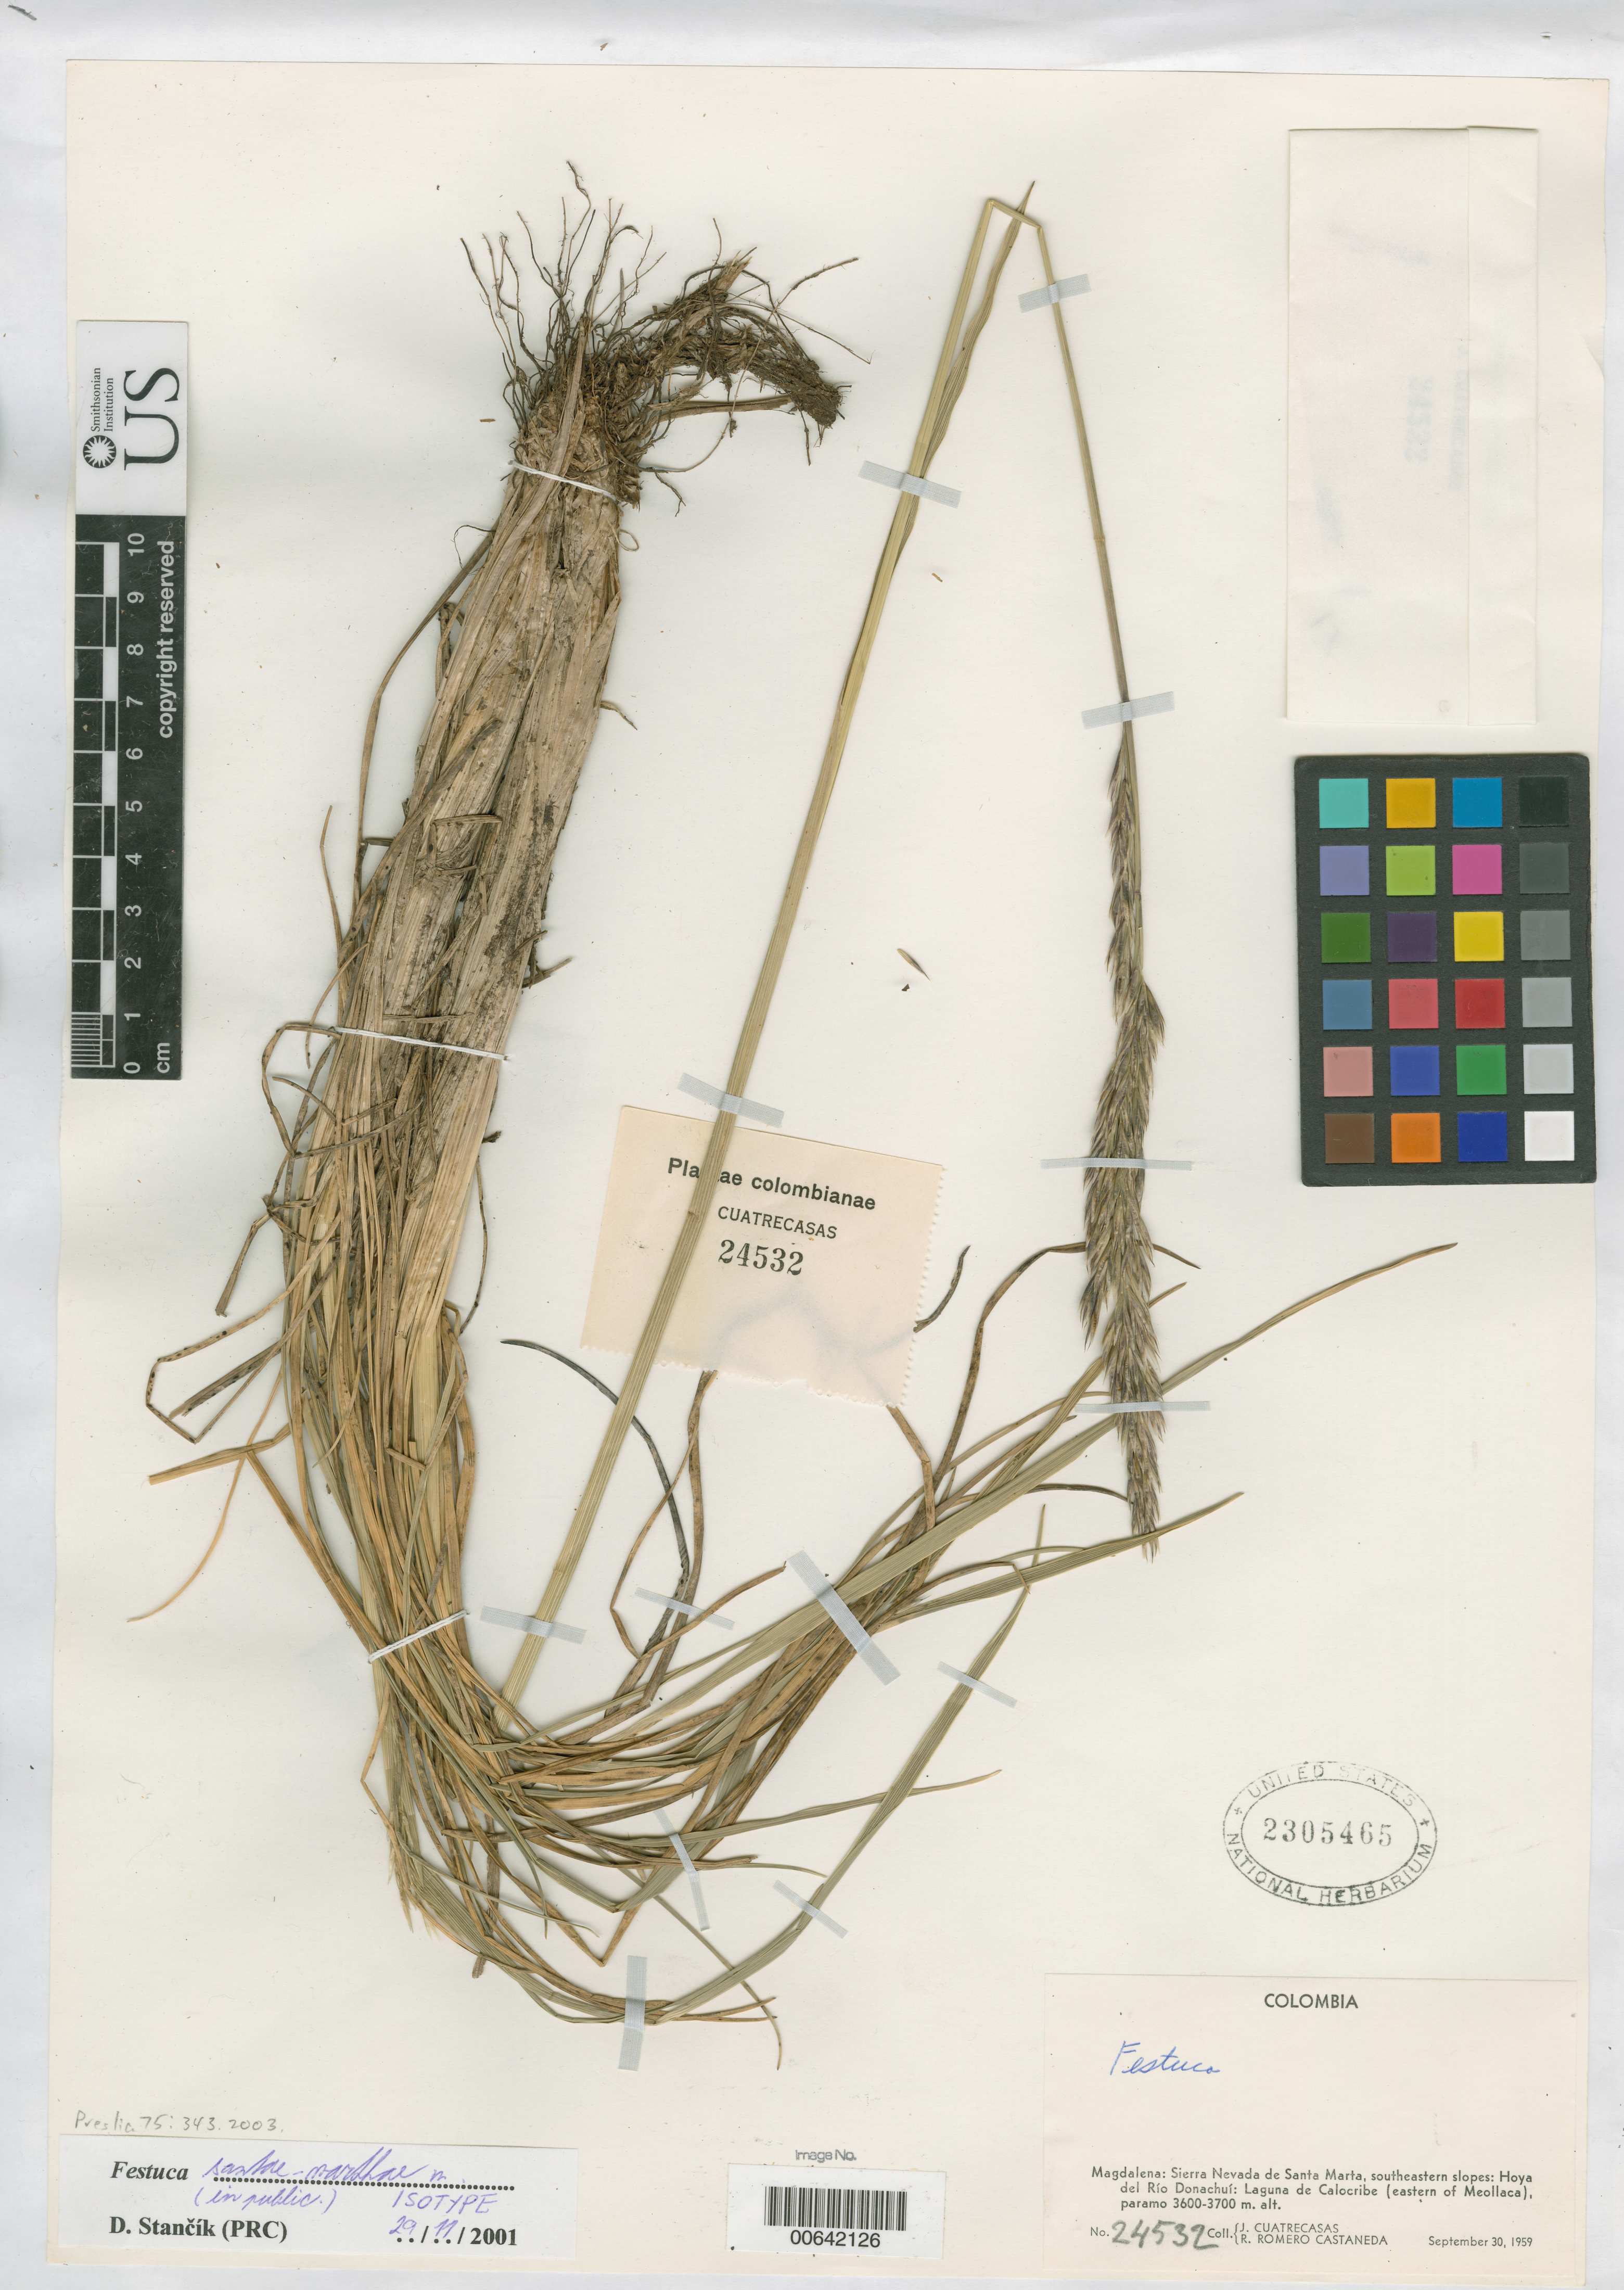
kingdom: Plantae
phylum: Tracheophyta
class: Liliopsida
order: Poales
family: Poaceae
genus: Festuca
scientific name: Festuca sanctae-marthae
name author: Stancik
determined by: Stancik, D.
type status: Isotype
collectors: J. Cuatrecasas & R. Romero Castañeda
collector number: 24532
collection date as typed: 30 Sep 1959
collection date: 1959-09-30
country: Colombia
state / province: Magdalena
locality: Sierra Nevada de Santa Marta, southeastern slopes: Hoya del Río Donachuí: Laguna de Calocribe (eastern of Meollaca).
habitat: Paramo.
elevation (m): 3600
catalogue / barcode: US 2305465